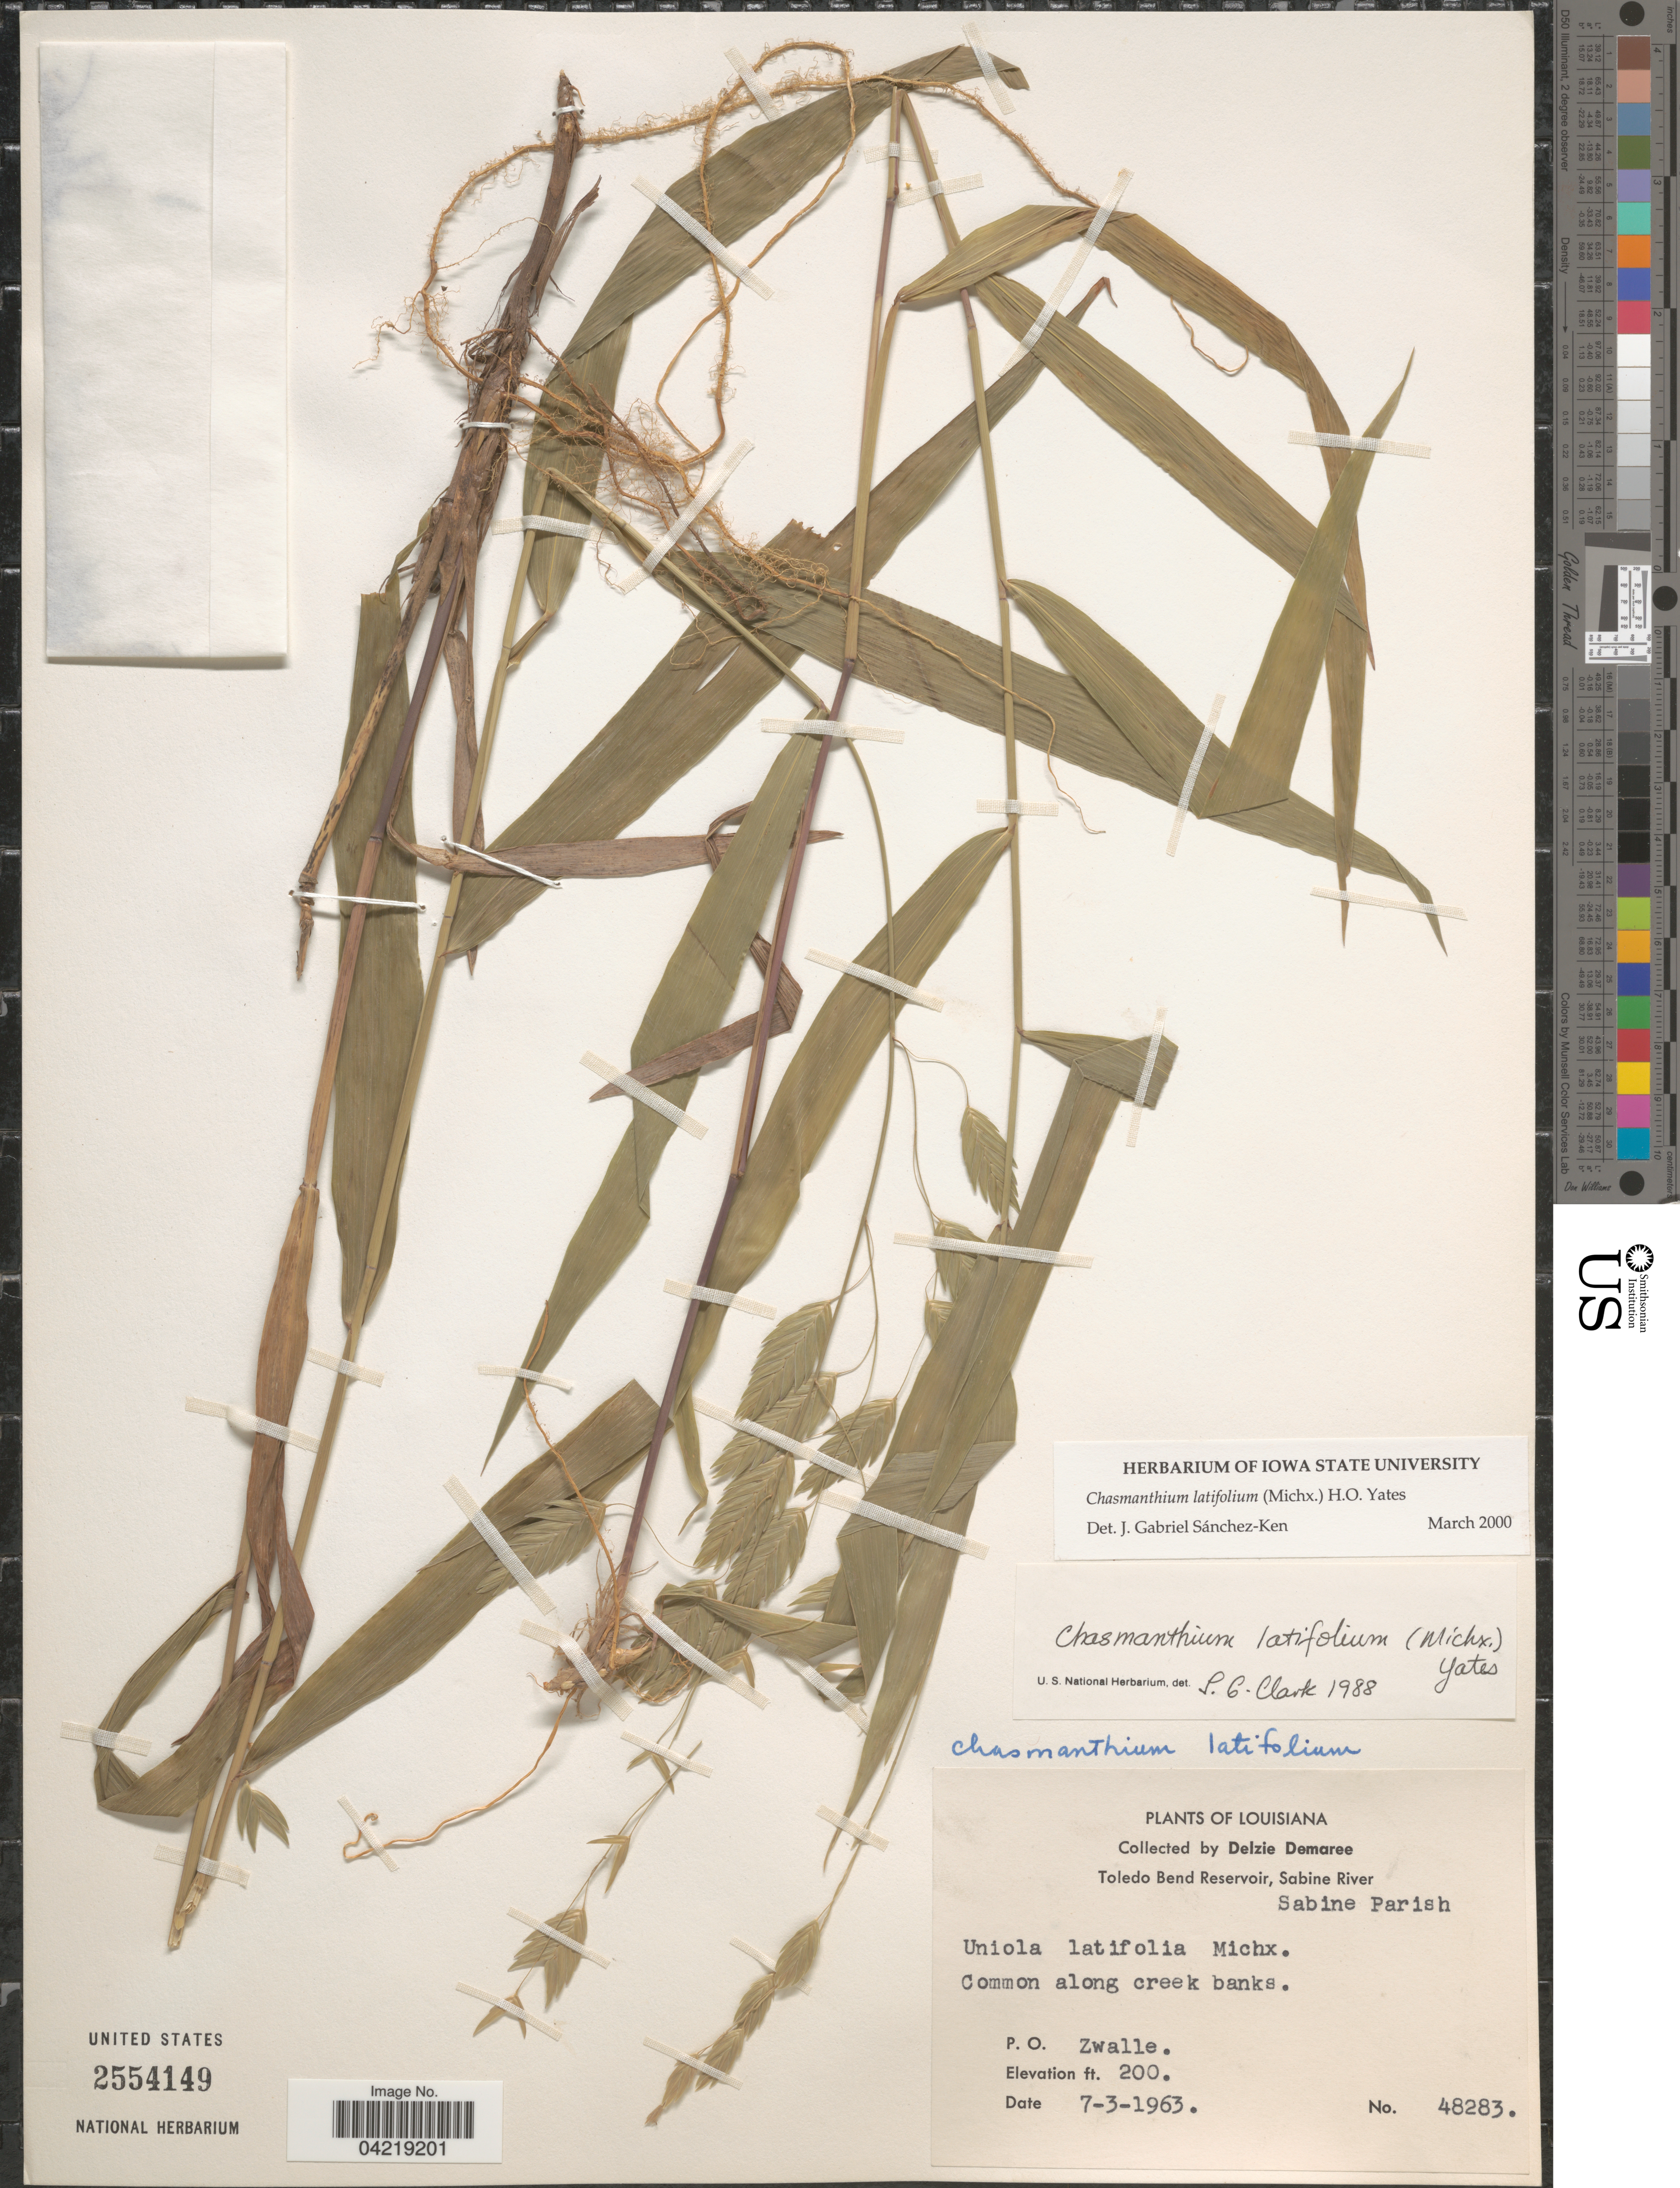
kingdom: Plantae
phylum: Tracheophyta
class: Liliopsida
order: Poales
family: Poaceae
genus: Chasmanthium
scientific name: Chasmanthium latifolium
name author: (Michx.) H.O. Yates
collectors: D. Demaree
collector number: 48283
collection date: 1963-07-03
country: United States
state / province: Louisiana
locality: Toledo Bend Reservoir, Sabine River. Sabine Parish. Common along creek banks. P.O. Zwalle.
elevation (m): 61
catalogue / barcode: US 2554149